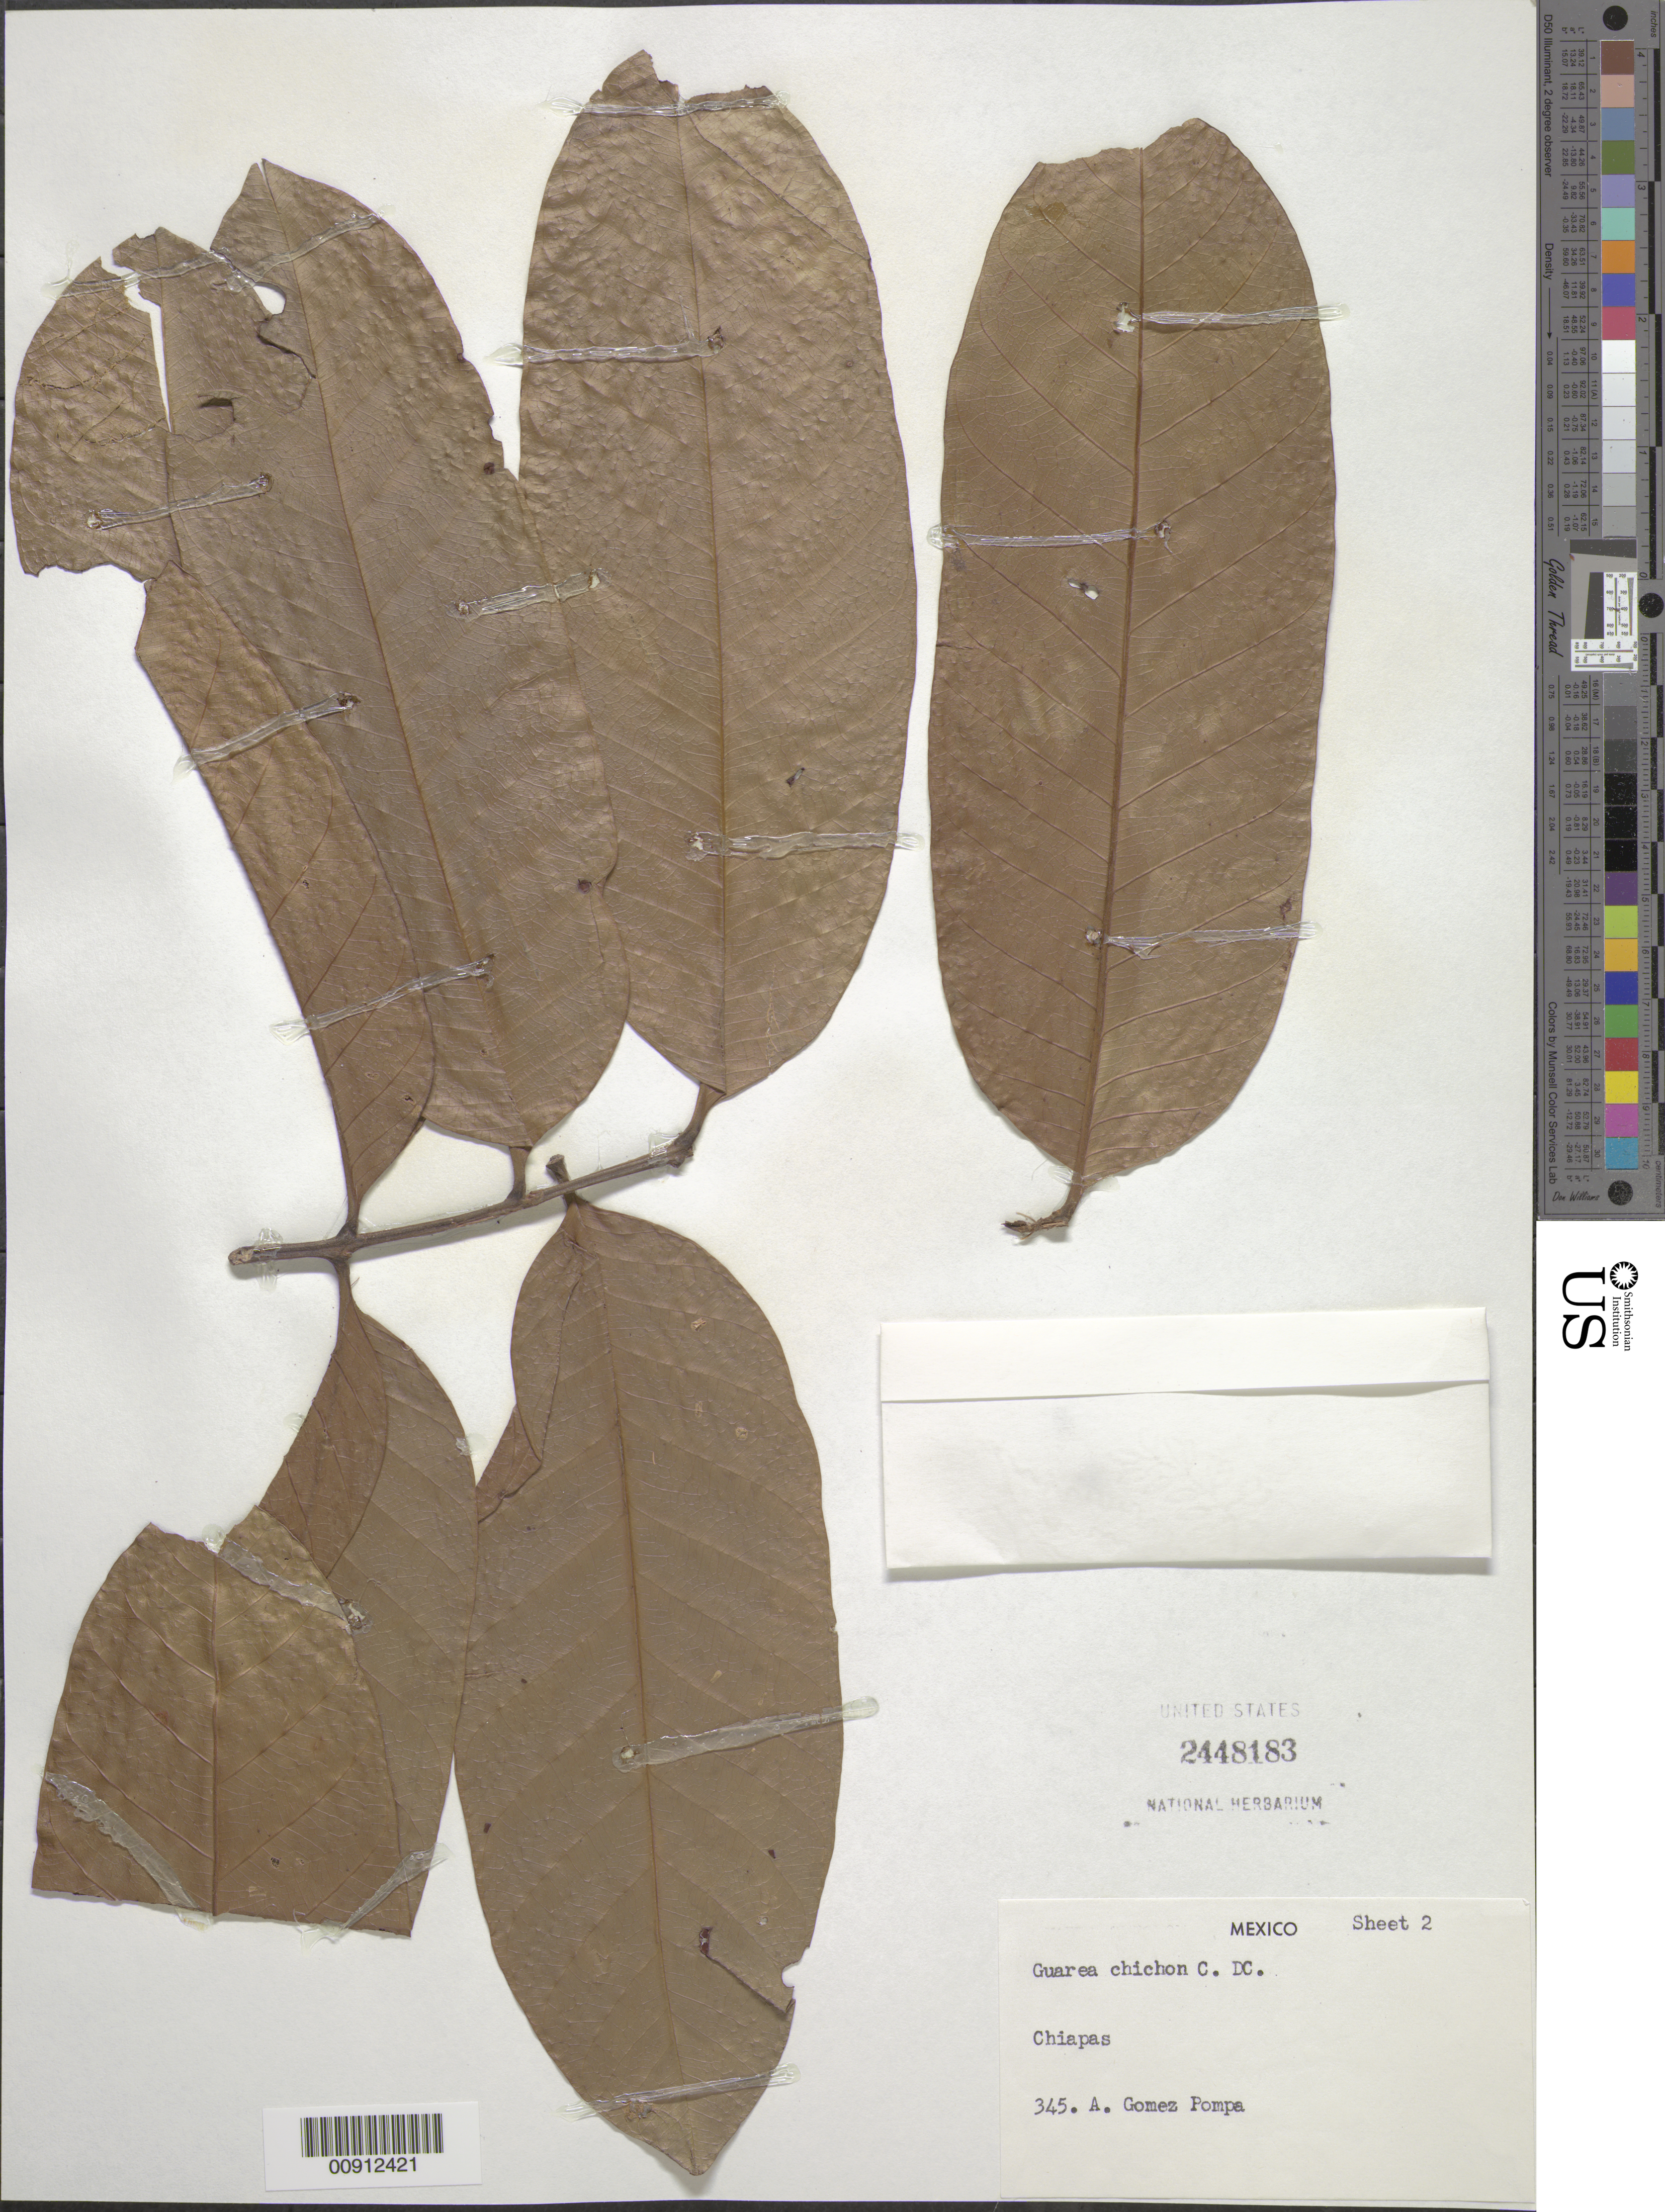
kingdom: Plantae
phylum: Tracheophyta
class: Magnoliopsida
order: Sapindales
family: Meliaceae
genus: Guarea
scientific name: Guarea chichon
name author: C. DC.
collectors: A. Gómez Pompa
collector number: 345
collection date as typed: May 1960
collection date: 1960-05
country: Mexico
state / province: Chiapas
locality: Entre el Río Chancalá y el Chocoljaíto, al O.S.O. de Sta. Margarita, Chiapas.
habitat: En selva alta perennifolia.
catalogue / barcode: US 2448183